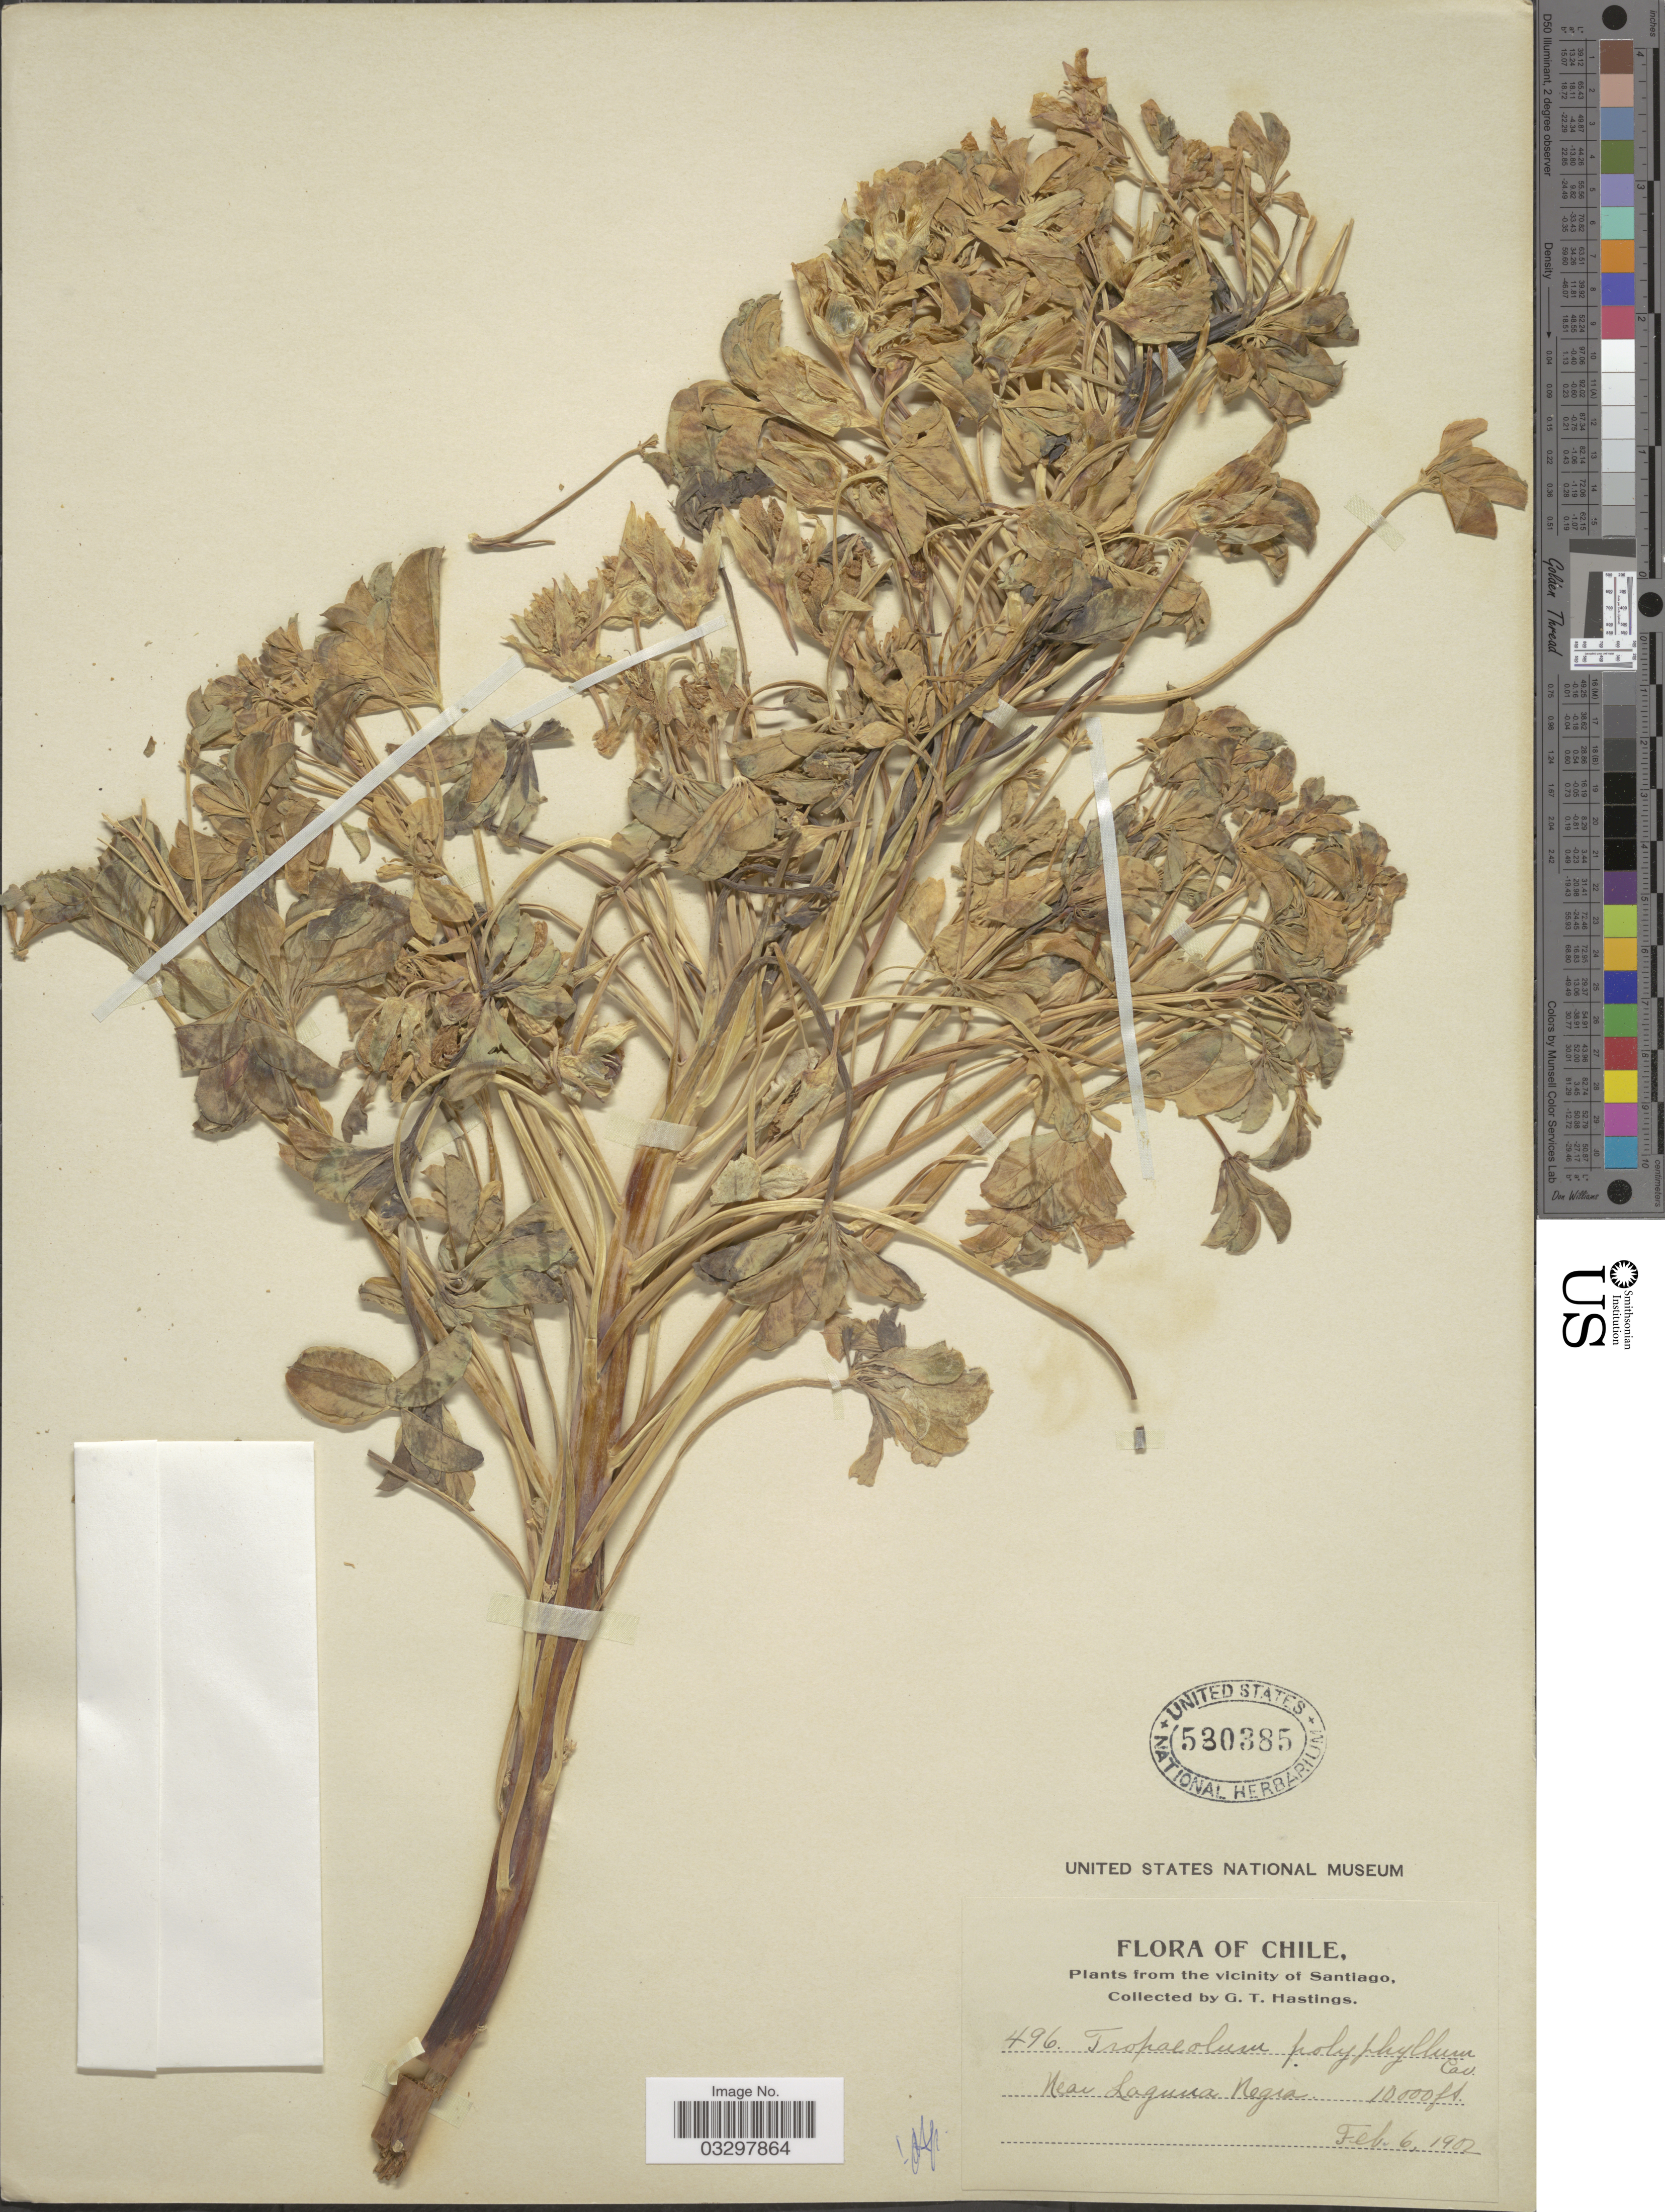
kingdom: Plantae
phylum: Tracheophyta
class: Magnoliopsida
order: Brassicales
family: Tropaeolaceae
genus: Tropaeolum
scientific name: Tropaeolum polyphyllum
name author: Cav.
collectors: G. Hastings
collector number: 496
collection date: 1902-02-06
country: Chile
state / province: Región Metropolitana (RM)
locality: Vicinity of Santiago, Near Laguna Negra.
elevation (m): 3048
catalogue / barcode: US 530385